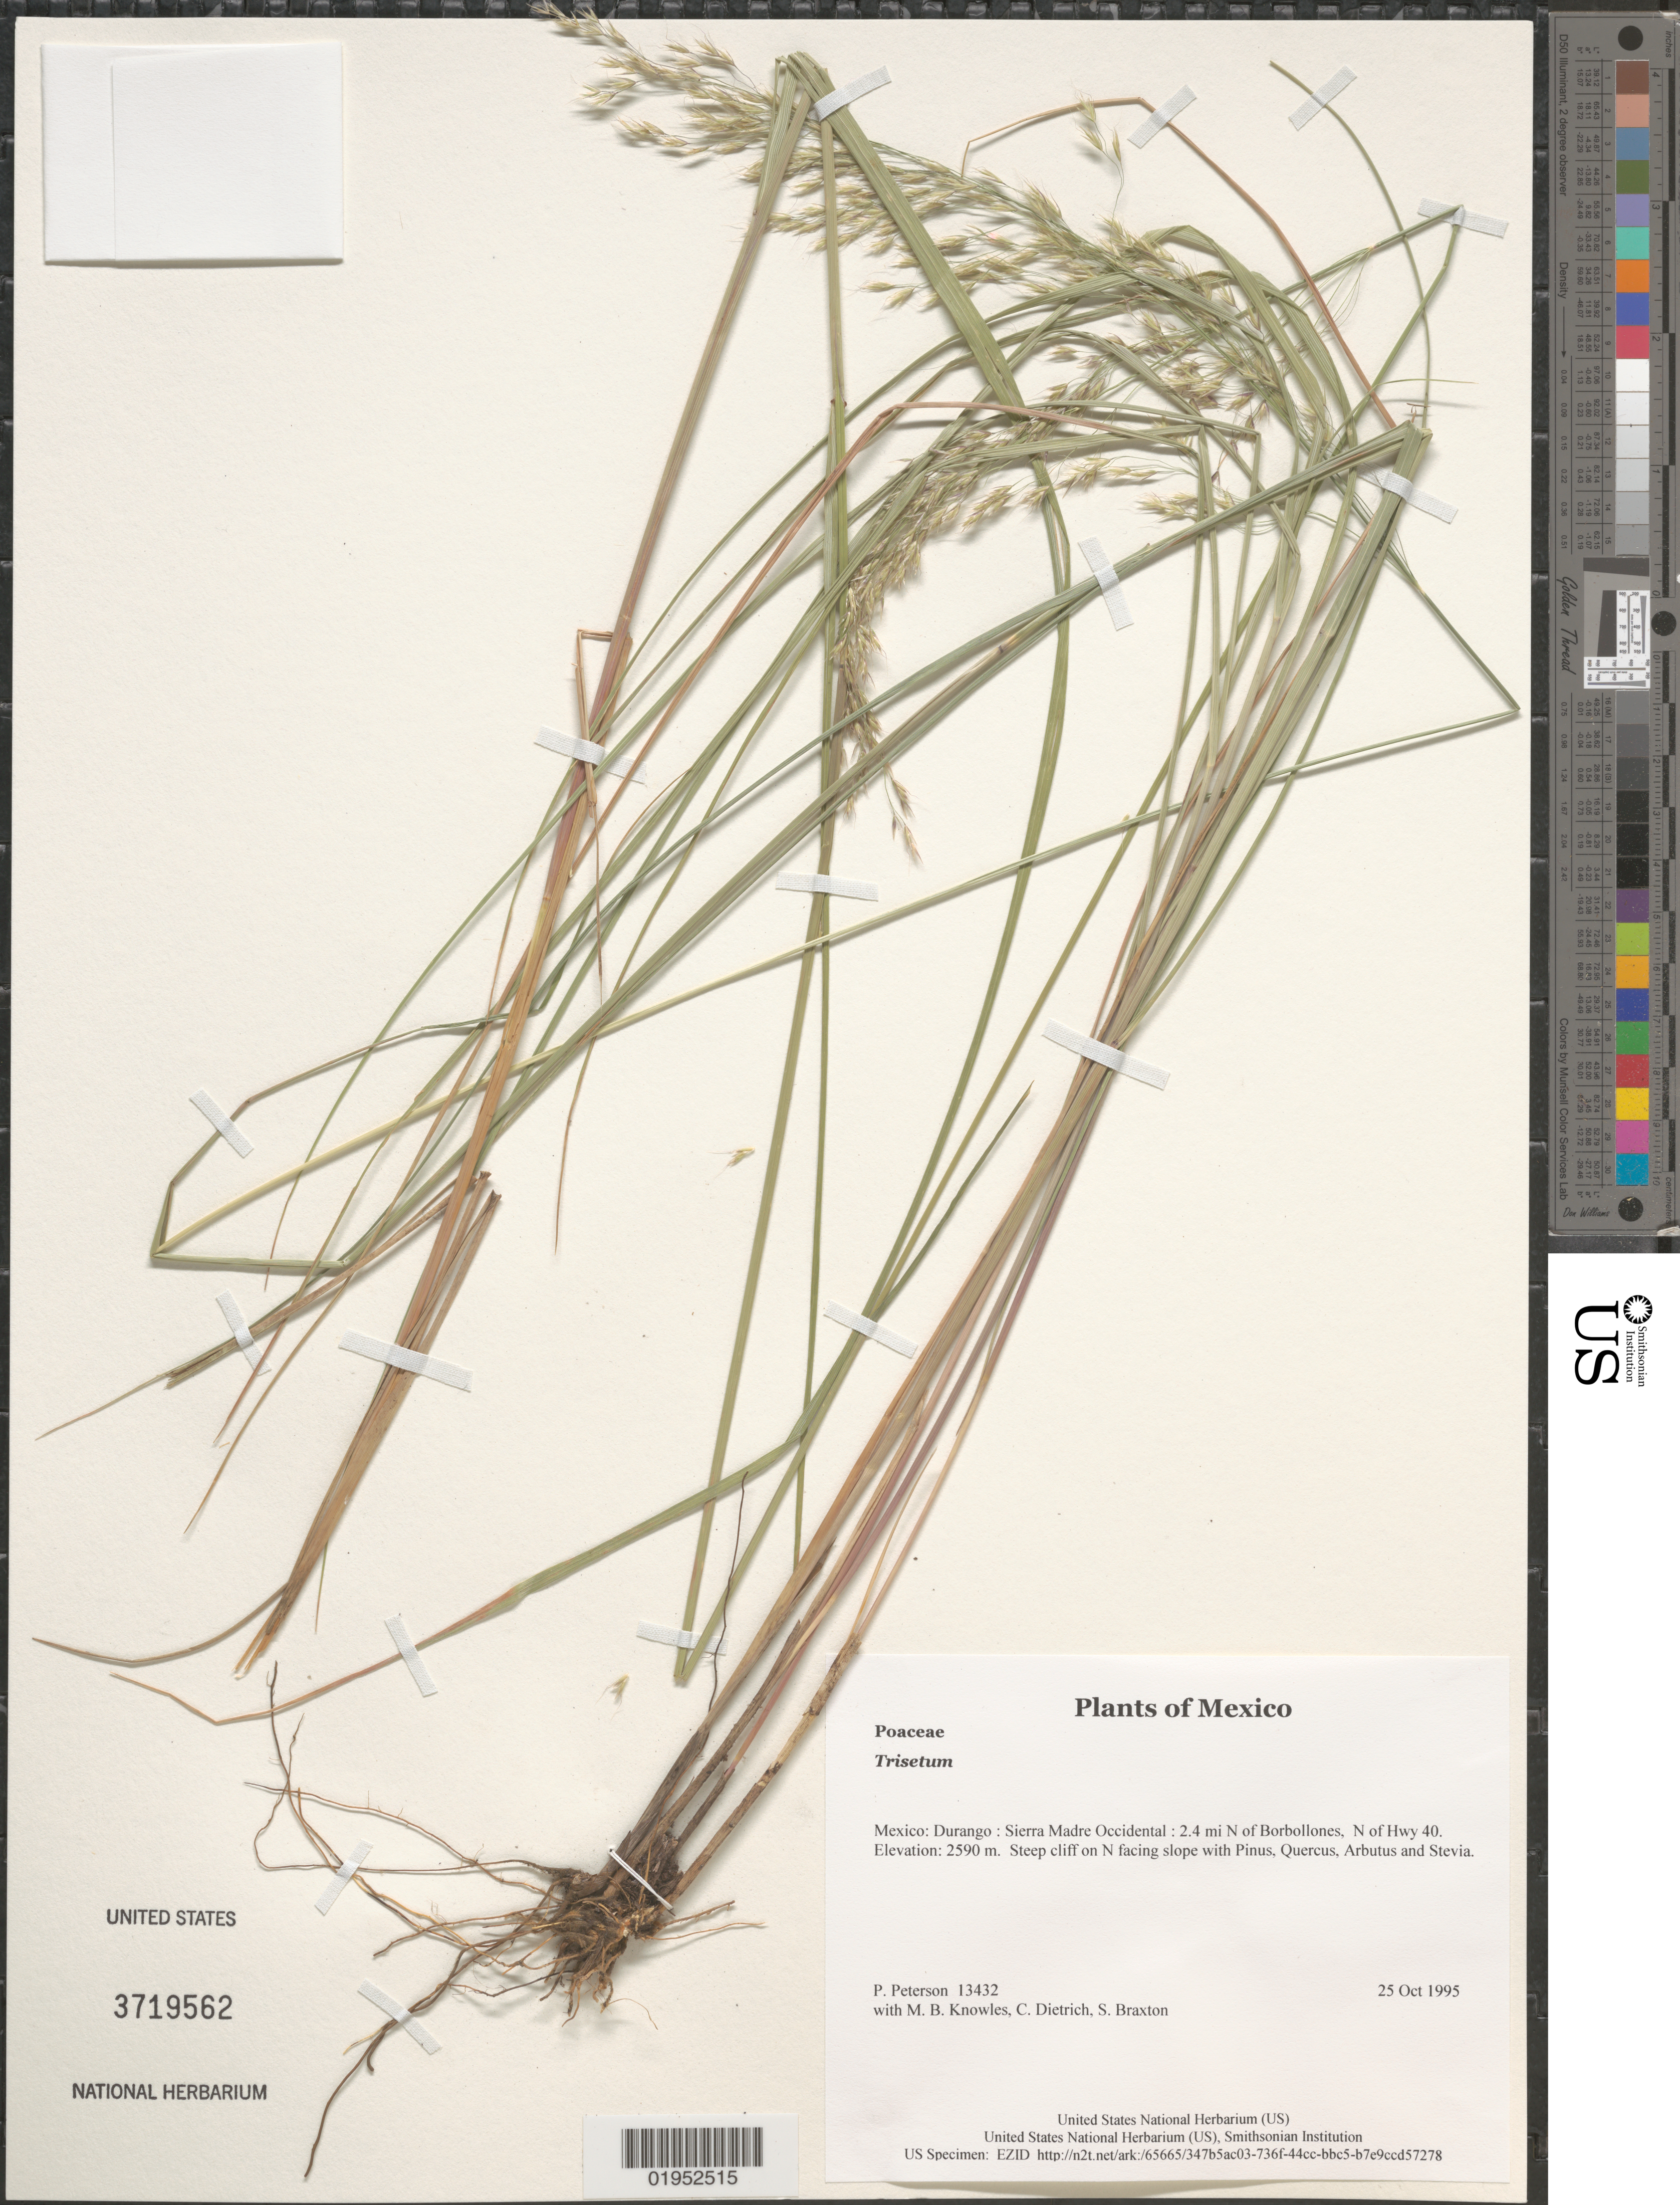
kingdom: Plantae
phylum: Tracheophyta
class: Liliopsida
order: Poales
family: Poaceae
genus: Trisetum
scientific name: Trisetum sp.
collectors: P. M. Peterson, M. B. Knowles, C. Dietrich & S. Braxton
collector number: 13432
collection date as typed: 25 Oct 1995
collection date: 1995-10-25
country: Mexico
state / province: Durango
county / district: Sierra Madre Occidental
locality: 2.4 mi N of Borbollones, N of Hwy 40.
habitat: Steep cliff on N facing slope with Pinus, Quercus, Arbutus and Stevia.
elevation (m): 2590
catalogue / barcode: US 3719562